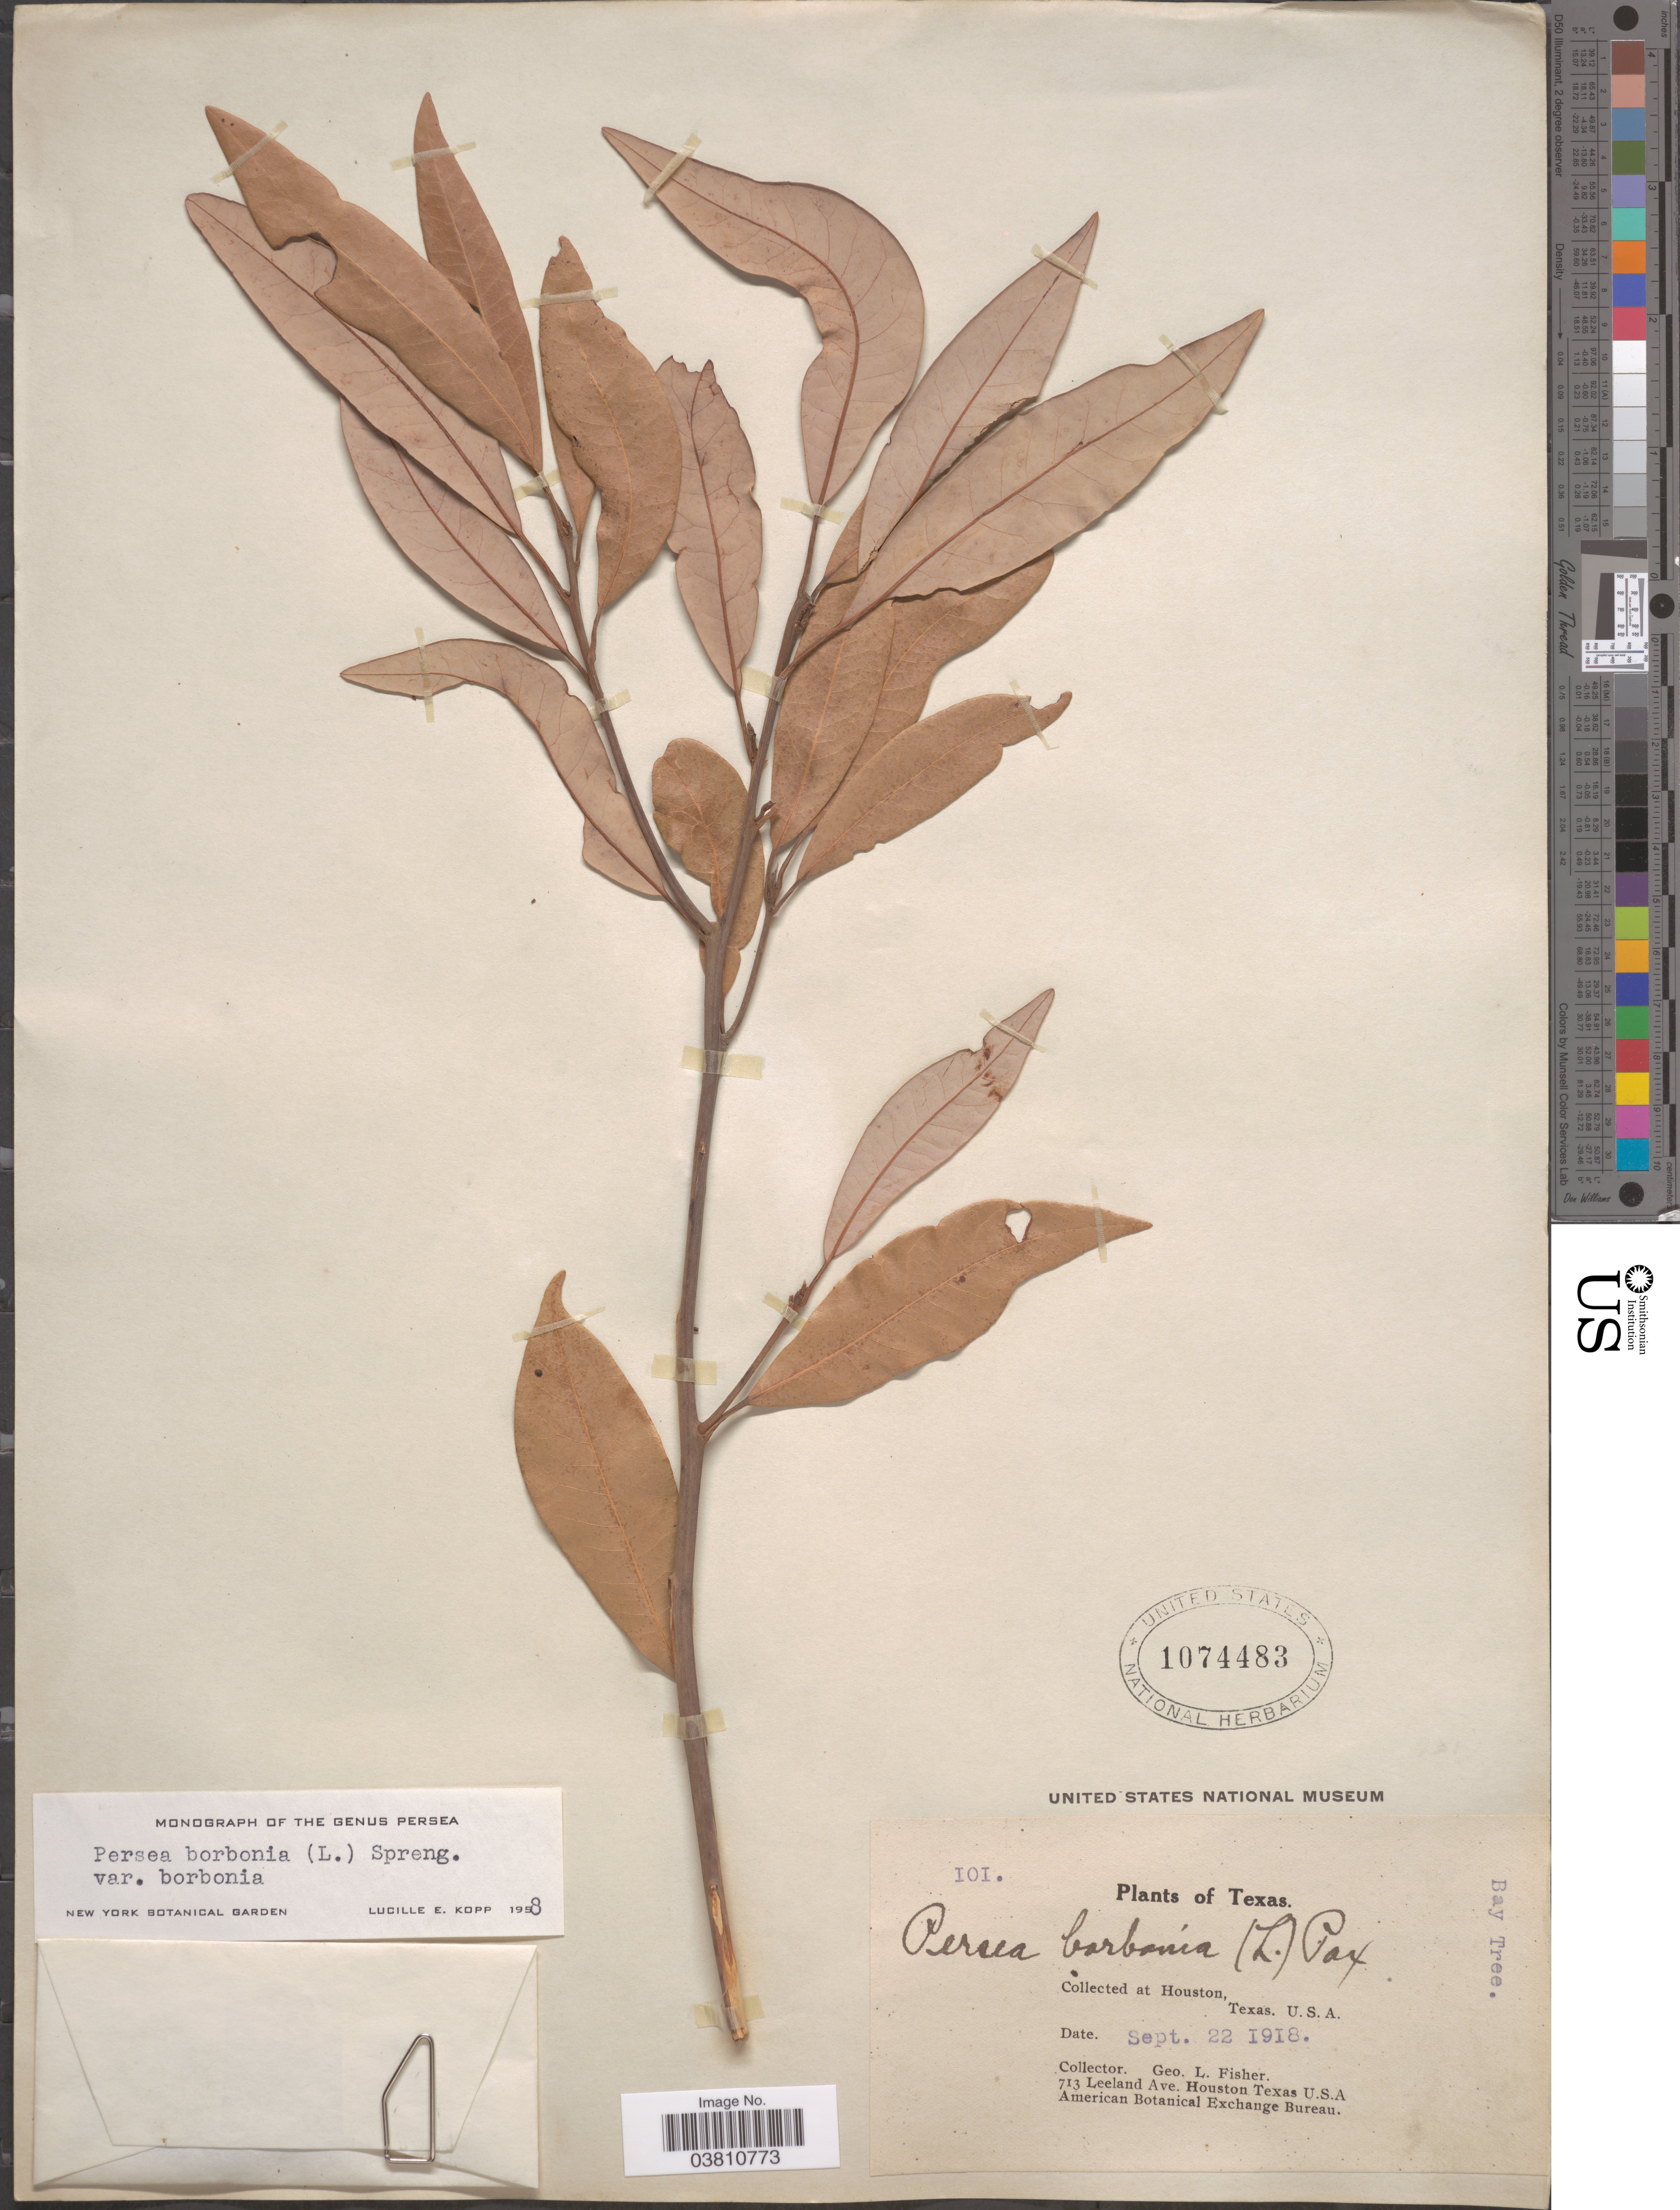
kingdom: Plantae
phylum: Tracheophyta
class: Magnoliopsida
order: Laurales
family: Lauraceae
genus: Persea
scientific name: Persea borbonia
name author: (L.) Spreng.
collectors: G. L. Fisher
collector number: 101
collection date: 1918-09-22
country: United States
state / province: Texas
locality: Houston.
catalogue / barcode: US 1074483